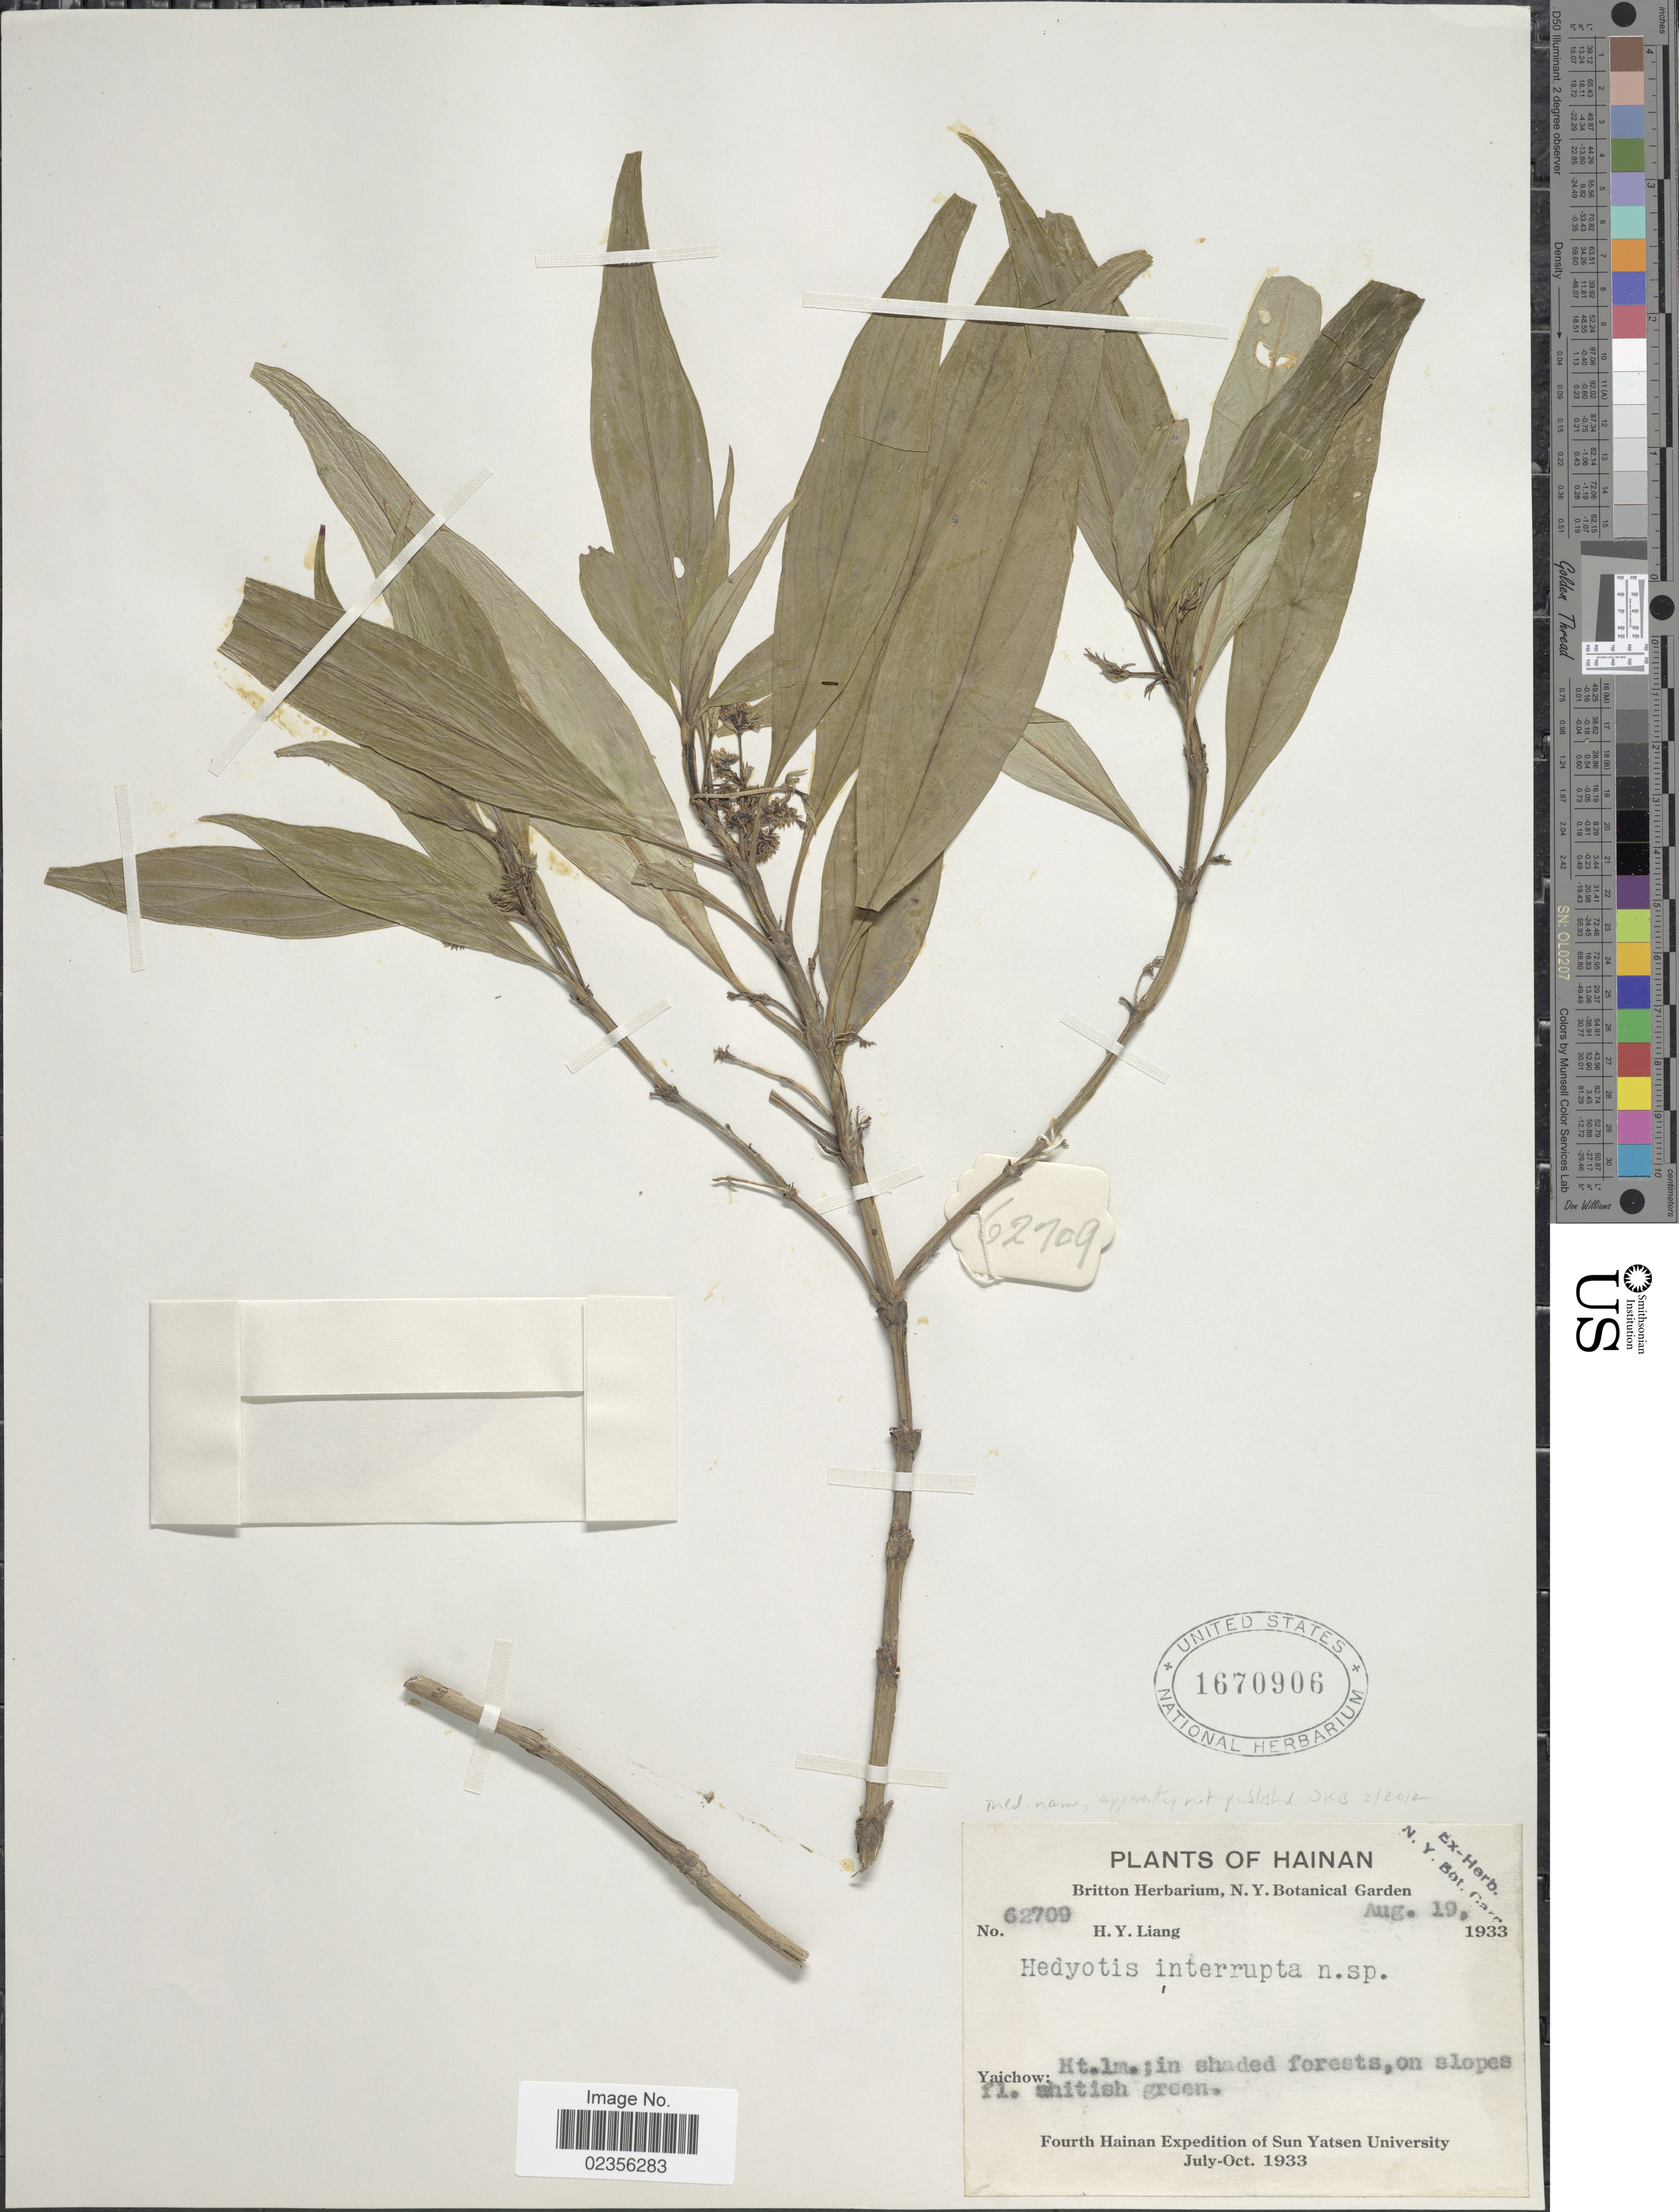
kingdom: Plantae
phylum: Tracheophyta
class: Magnoliopsida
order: Gentianales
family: Rubiaceae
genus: Hedyotis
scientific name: Hedyotis sp.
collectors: H. Y. Liang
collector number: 62709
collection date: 1933-08-19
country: China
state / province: Hainan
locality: Yaichow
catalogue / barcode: US 1670906